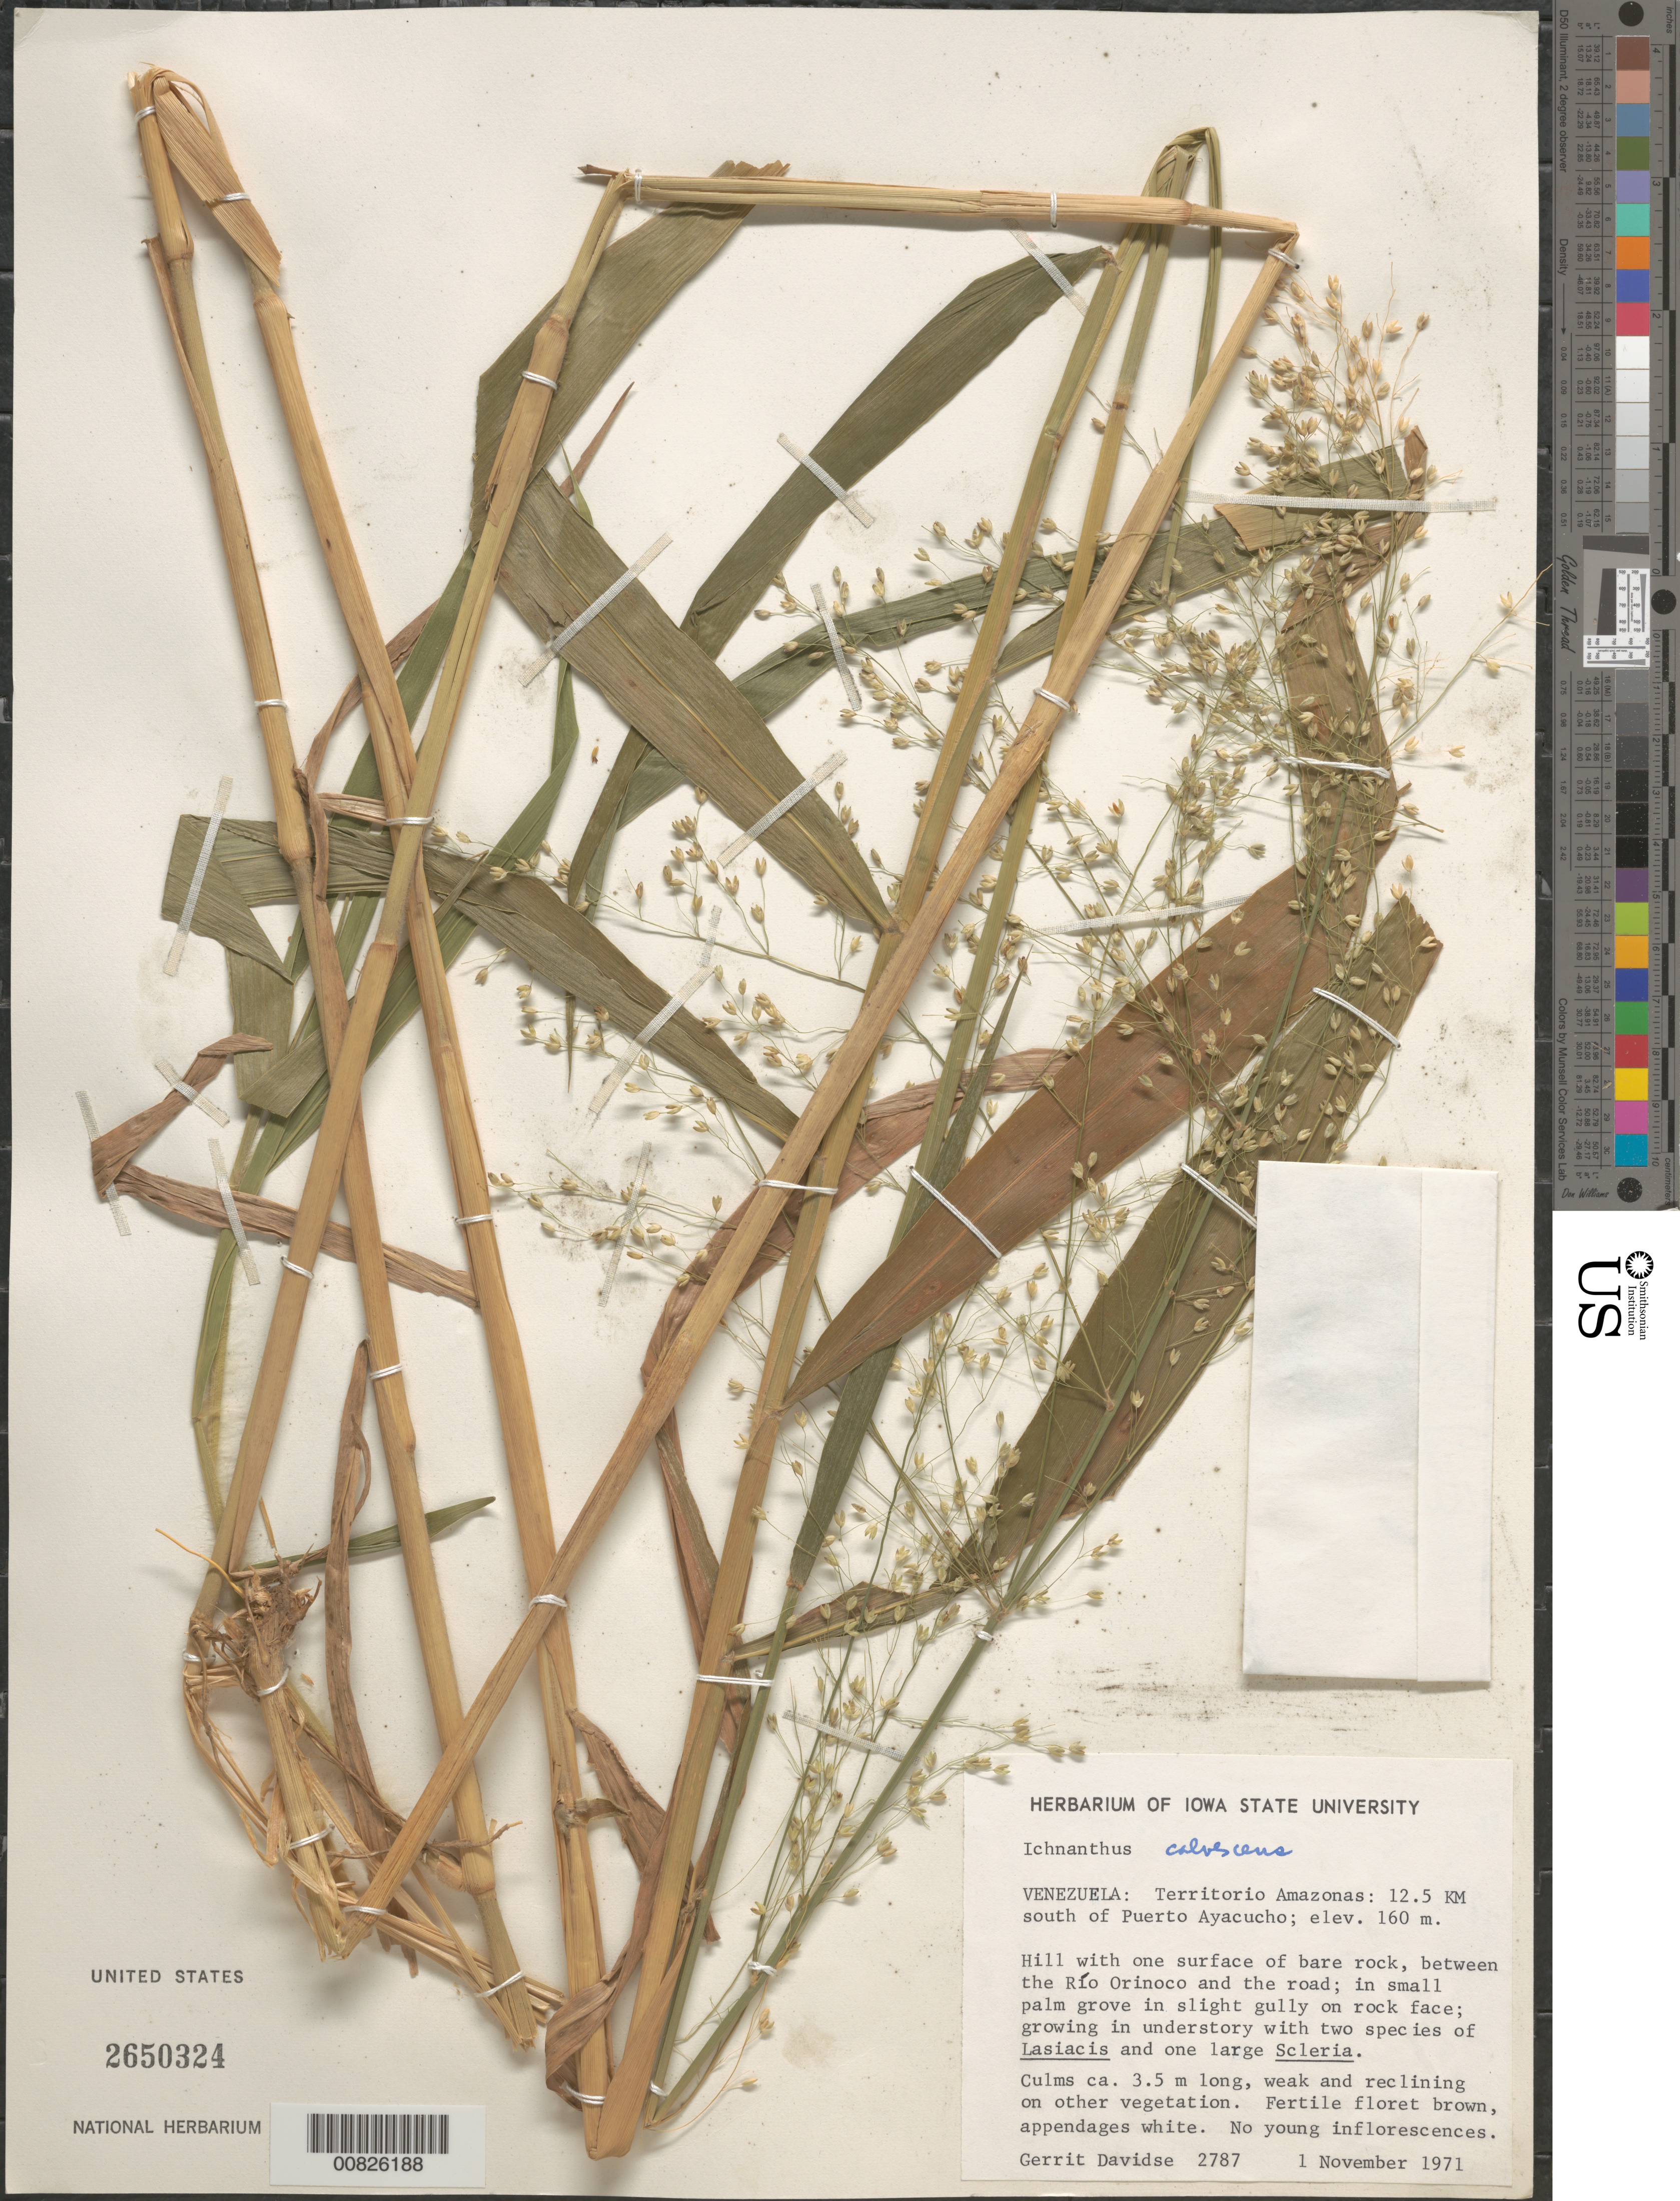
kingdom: Plantae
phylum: Tracheophyta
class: Liliopsida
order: Poales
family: Poaceae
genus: Ichnanthus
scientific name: Ichnanthus calvescens var. scabrior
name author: Döll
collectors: G. Davidse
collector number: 2787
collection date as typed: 1-Nov-71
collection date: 1971-11-01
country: Venezuela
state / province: Amazonas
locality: Puerto Ayacucho, 12.5 km S of; Río Orinoco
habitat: Hill with one surface of bare rock, between river and road; in small palm grove in slight gully on rock face; in understory with Lasiacis, Scleria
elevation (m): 160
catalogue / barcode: US 2650324